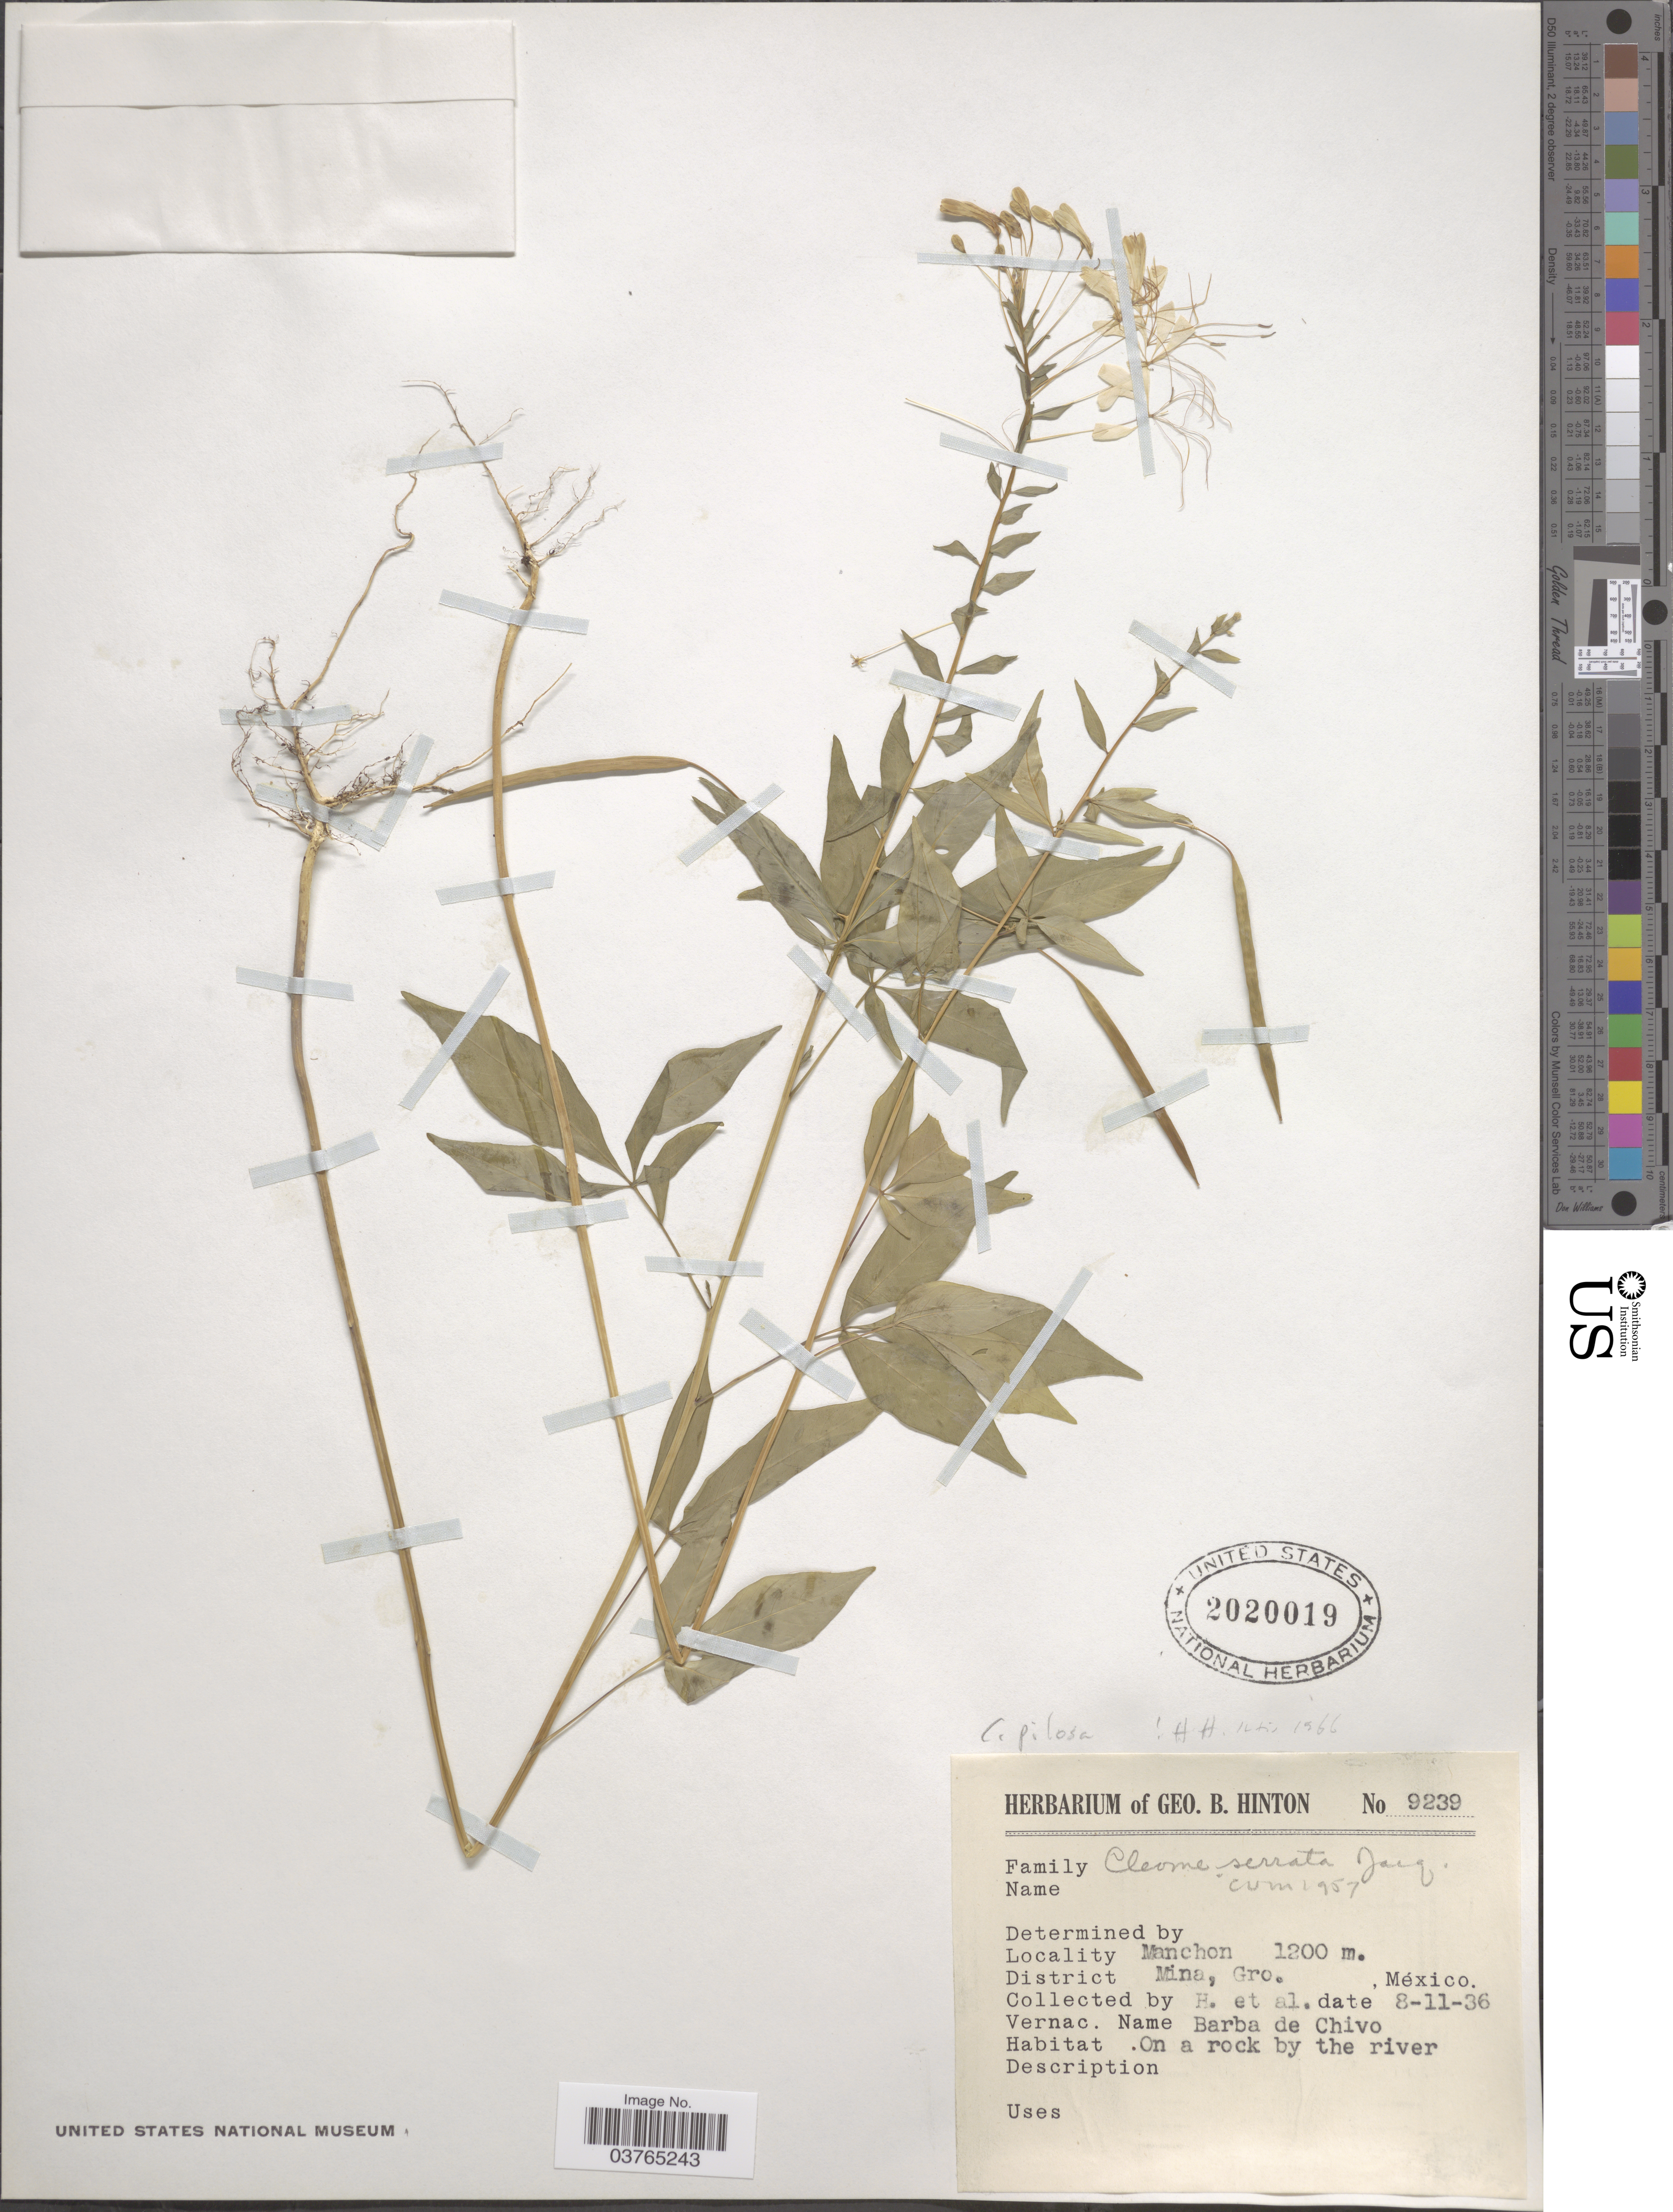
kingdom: Plantae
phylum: Tracheophyta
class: Magnoliopsida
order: Brassicales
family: Cleomaceae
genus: Cochranella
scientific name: Cochranella pilosa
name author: (Benth.) E.M. McGinty & Roalson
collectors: G. B. Hinton & et al.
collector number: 9239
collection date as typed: Transcribed d/m/y: 8/11/36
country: Mexico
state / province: Guerrero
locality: Manchon. District Mina, Gro.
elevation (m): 1200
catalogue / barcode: US 2020019